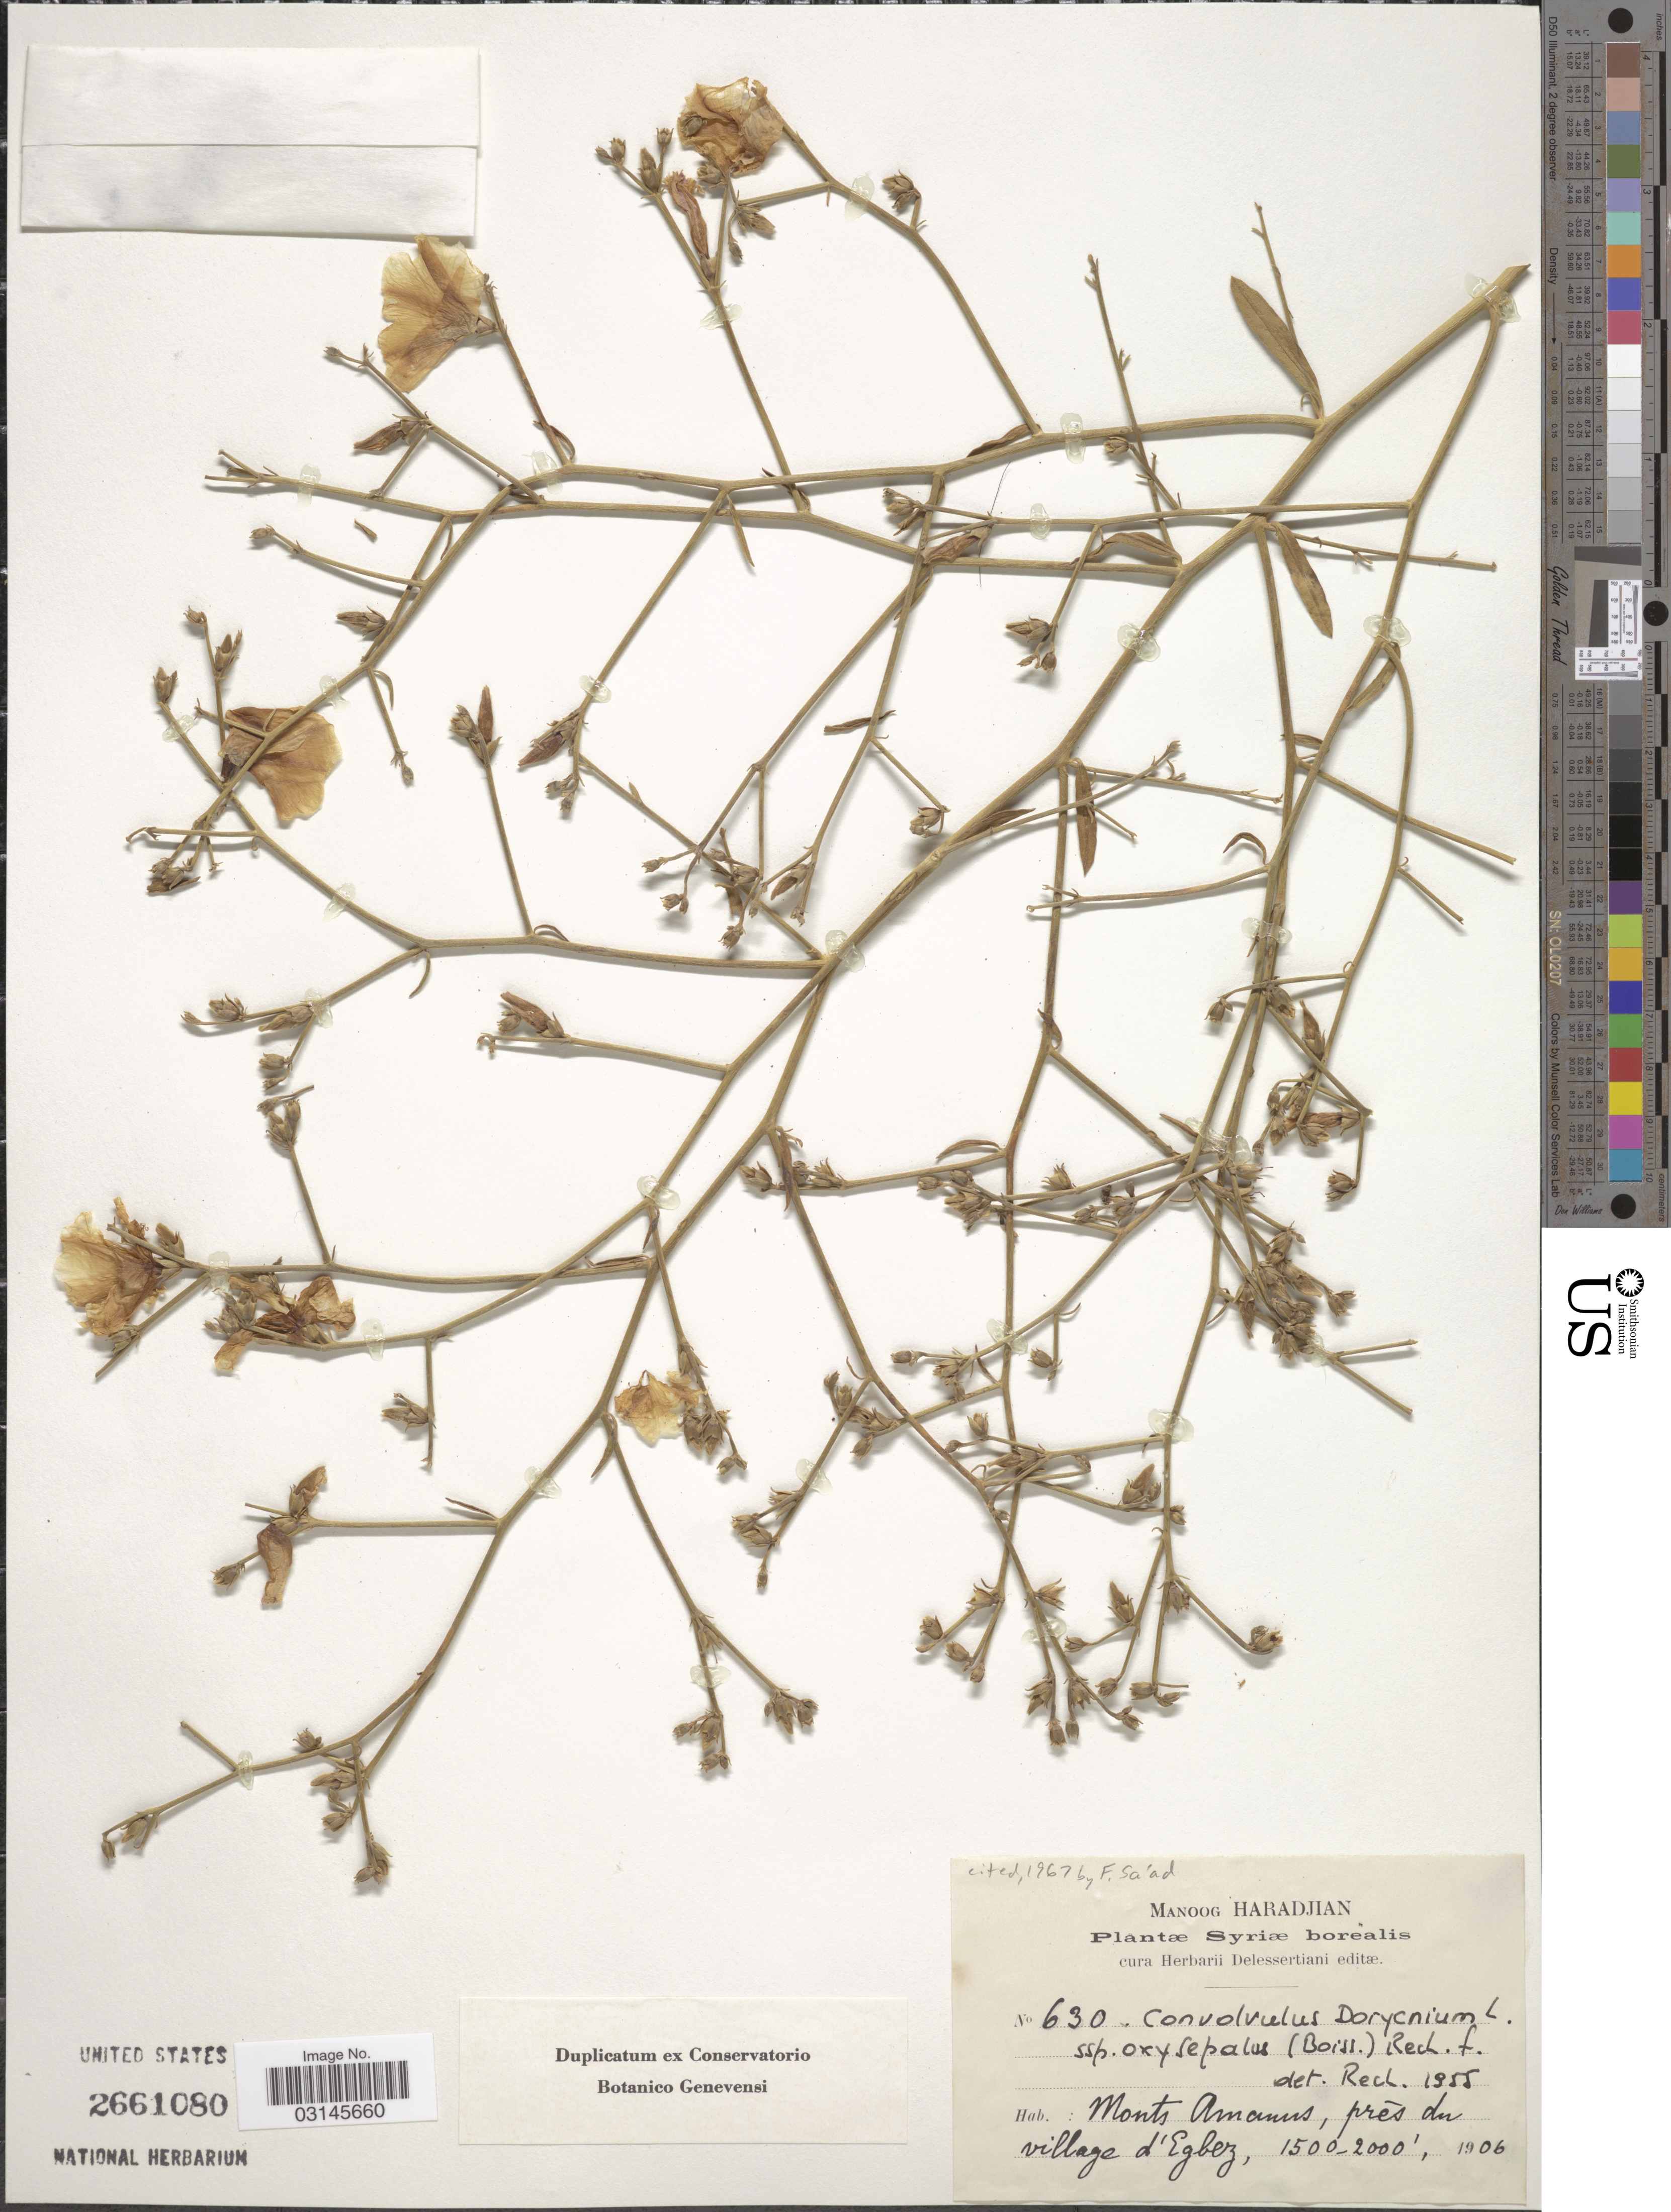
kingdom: Plantae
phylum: Tracheophyta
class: Magnoliopsida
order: Solanales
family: Convolvulaceae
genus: Convolvulus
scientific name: Convolvulus dorycnium subsp. oxysepalus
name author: (Boiss.) Rech. f.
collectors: M. Haradjian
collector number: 630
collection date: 1906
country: Syria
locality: Syriæ borealis. Monts Amanus, près du village d'Egbez.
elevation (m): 457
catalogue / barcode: US 2661080